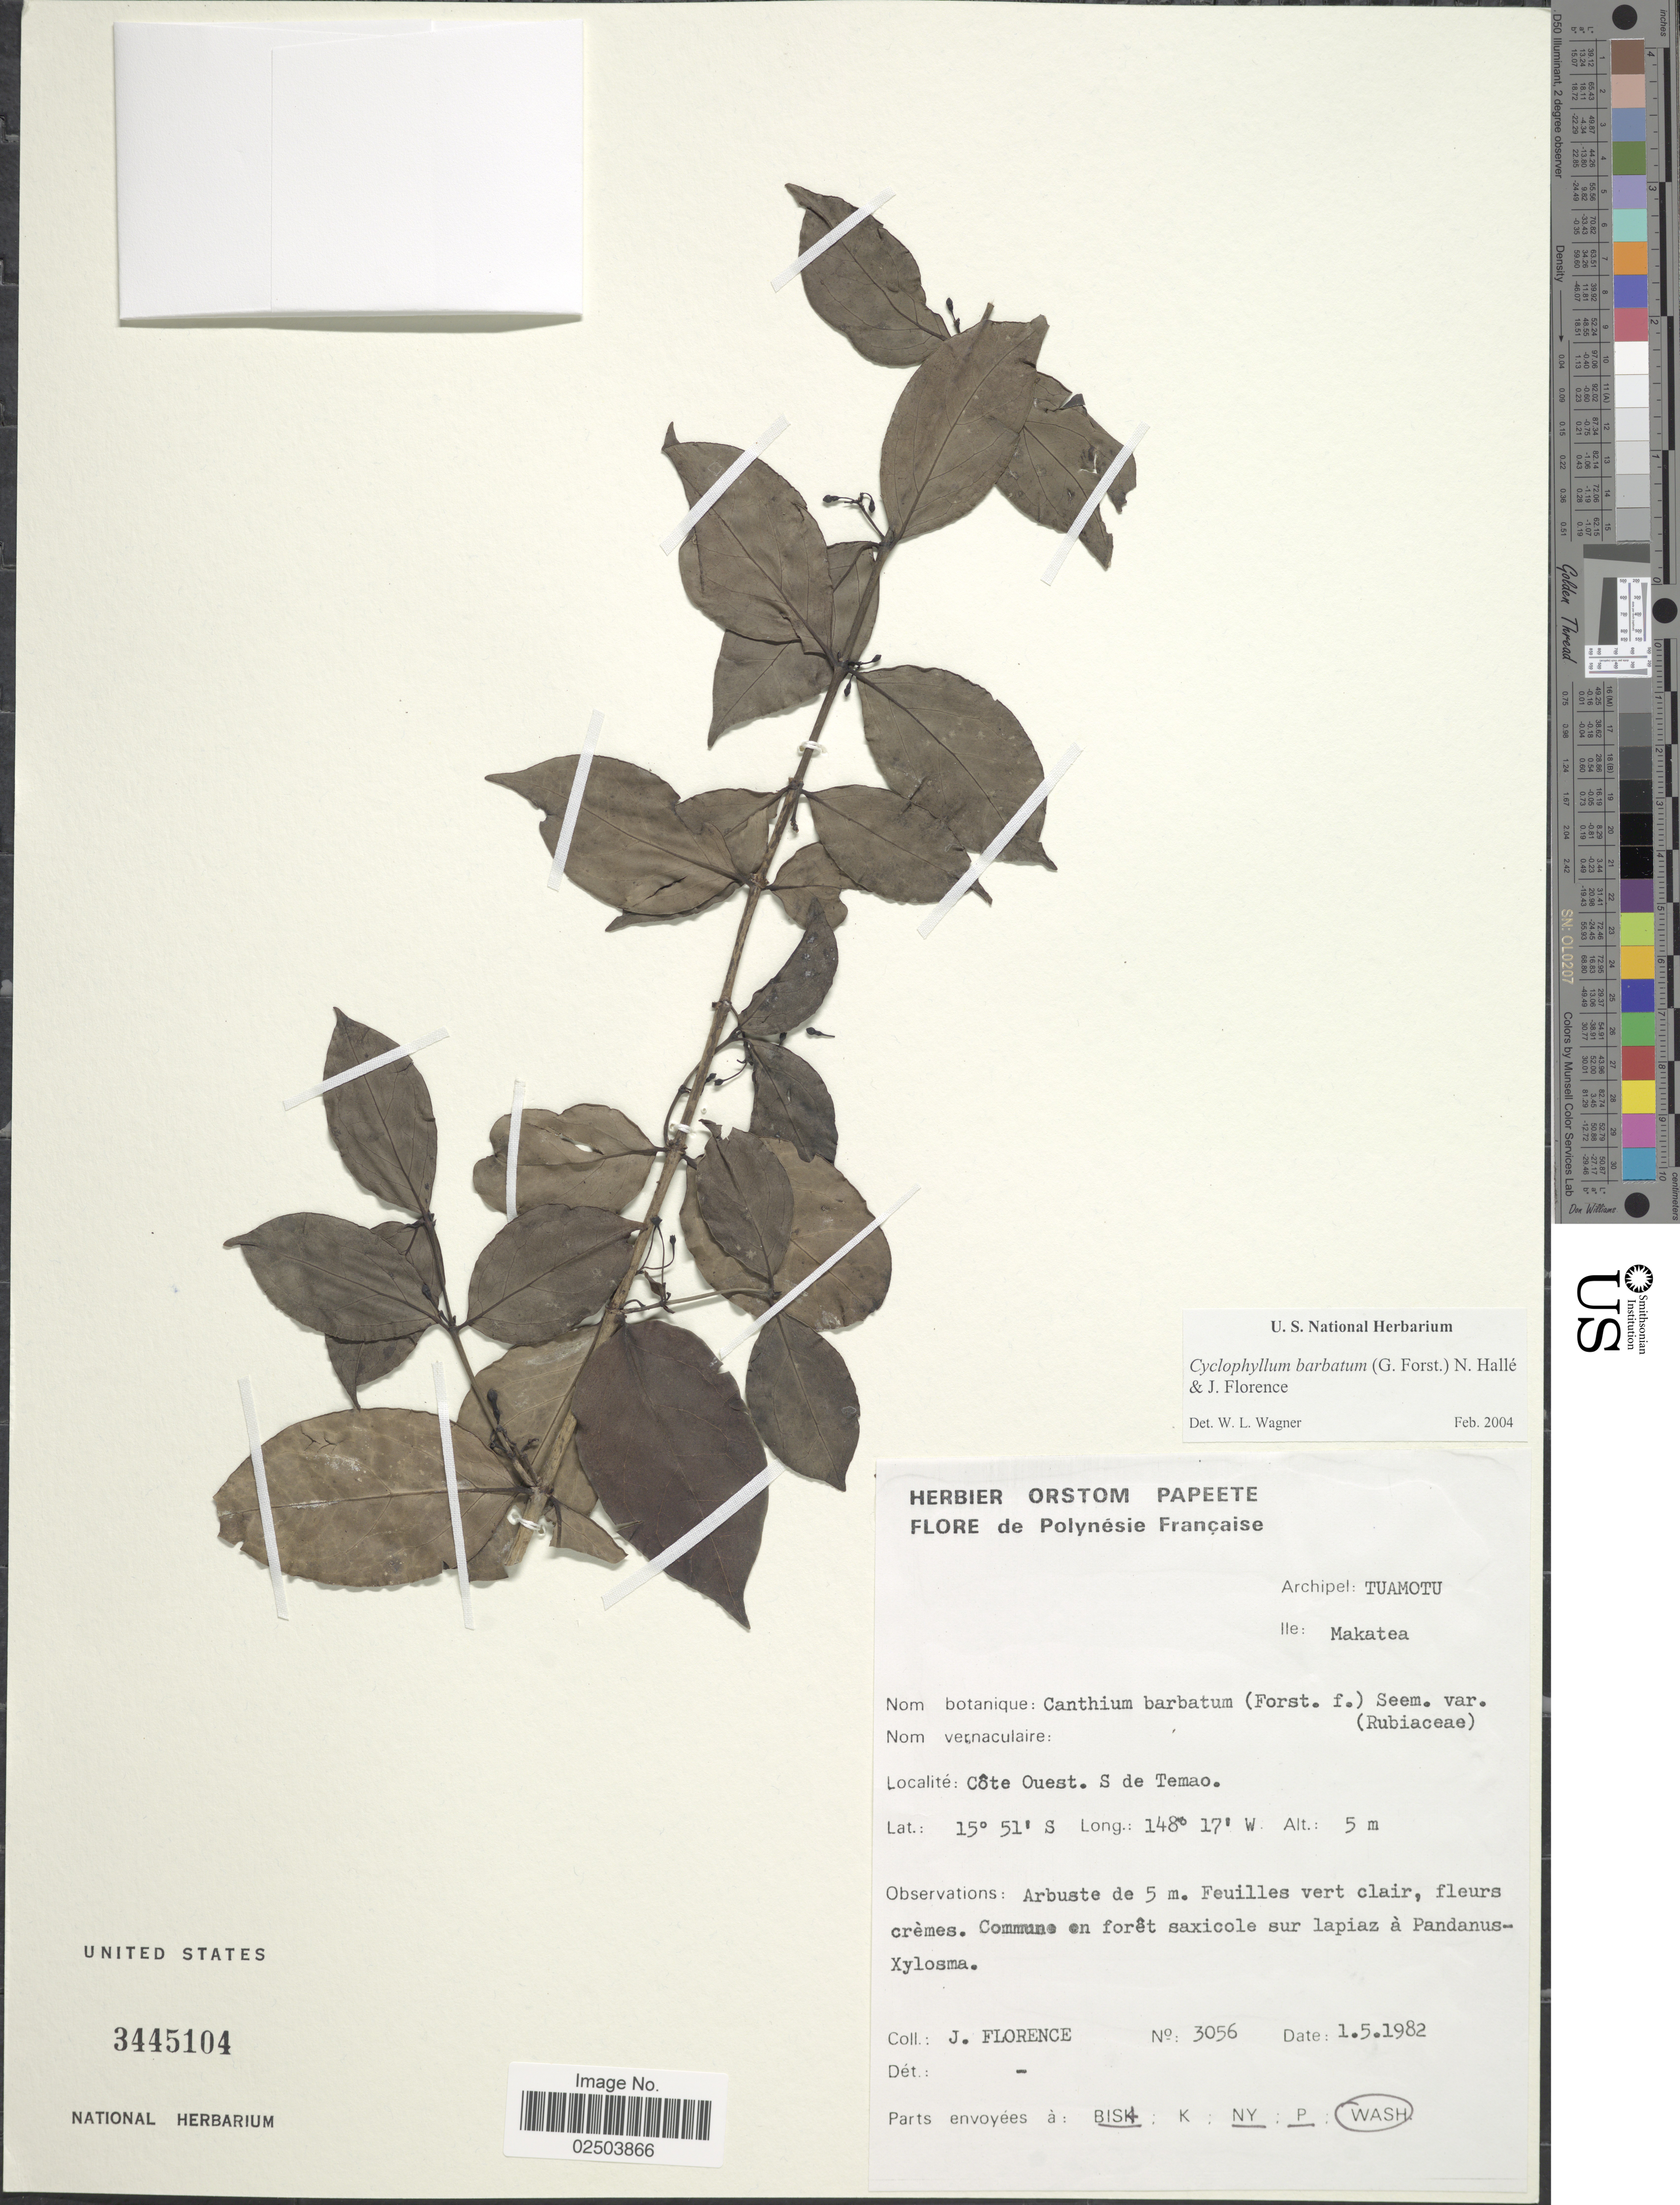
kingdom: Plantae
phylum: Tracheophyta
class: Magnoliopsida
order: Gentianales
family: Rubiaceae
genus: Cyclophyllum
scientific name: Cyclophyllum barbatum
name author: (G. Forst.) N. Hallé & J. Florence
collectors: J. Florence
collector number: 3056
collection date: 1982-05-01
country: French Polynesia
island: Makatea [Aurora]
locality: Archipel: Tuamotu, Ile: Makatea. Cote Ouest. S de Temao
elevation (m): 5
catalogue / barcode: US 3445104